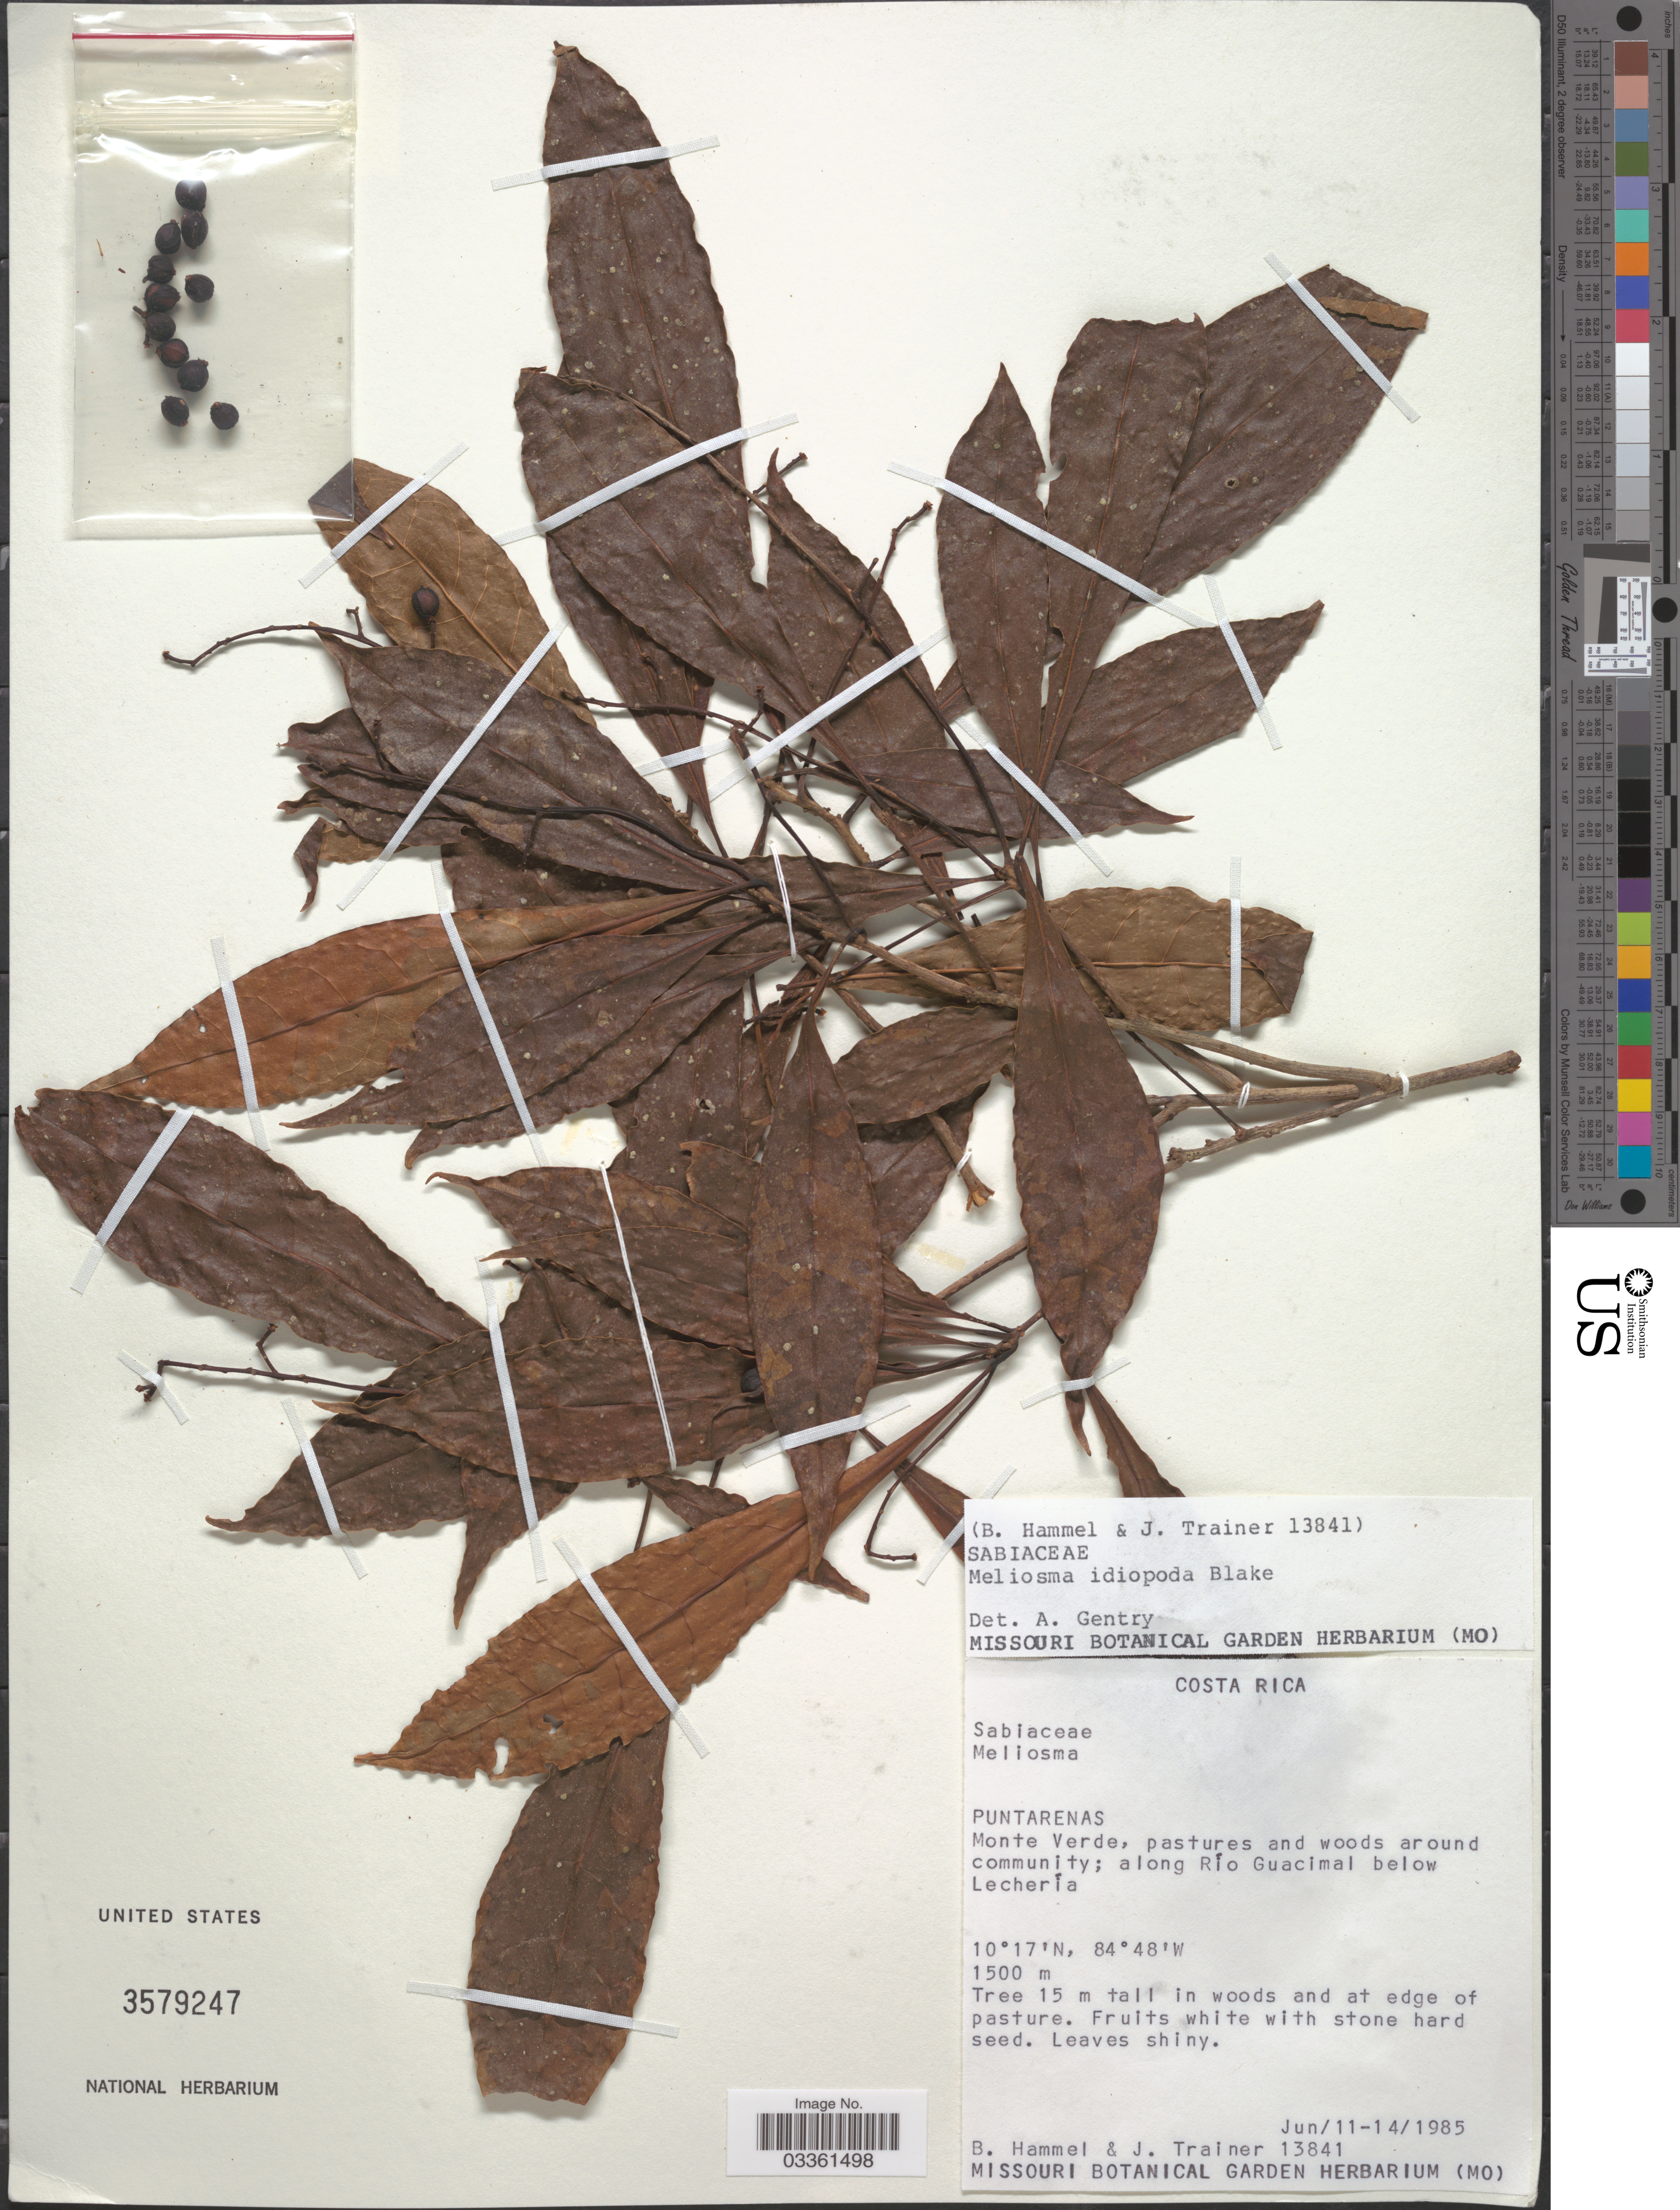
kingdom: Plantae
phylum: Tracheophyta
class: Magnoliopsida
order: Proteales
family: Sabiaceae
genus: Meliosma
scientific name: Meliosma idiopoda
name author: S.F. Blake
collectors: B. Hammel & J. Trainer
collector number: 13841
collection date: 1985-06-11/1985-06-14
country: Costa Rica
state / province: Puntarenas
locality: Monte Verde, pastures and woods around community; along Río Guacimal below Lechería.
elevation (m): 1500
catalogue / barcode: US 3579247